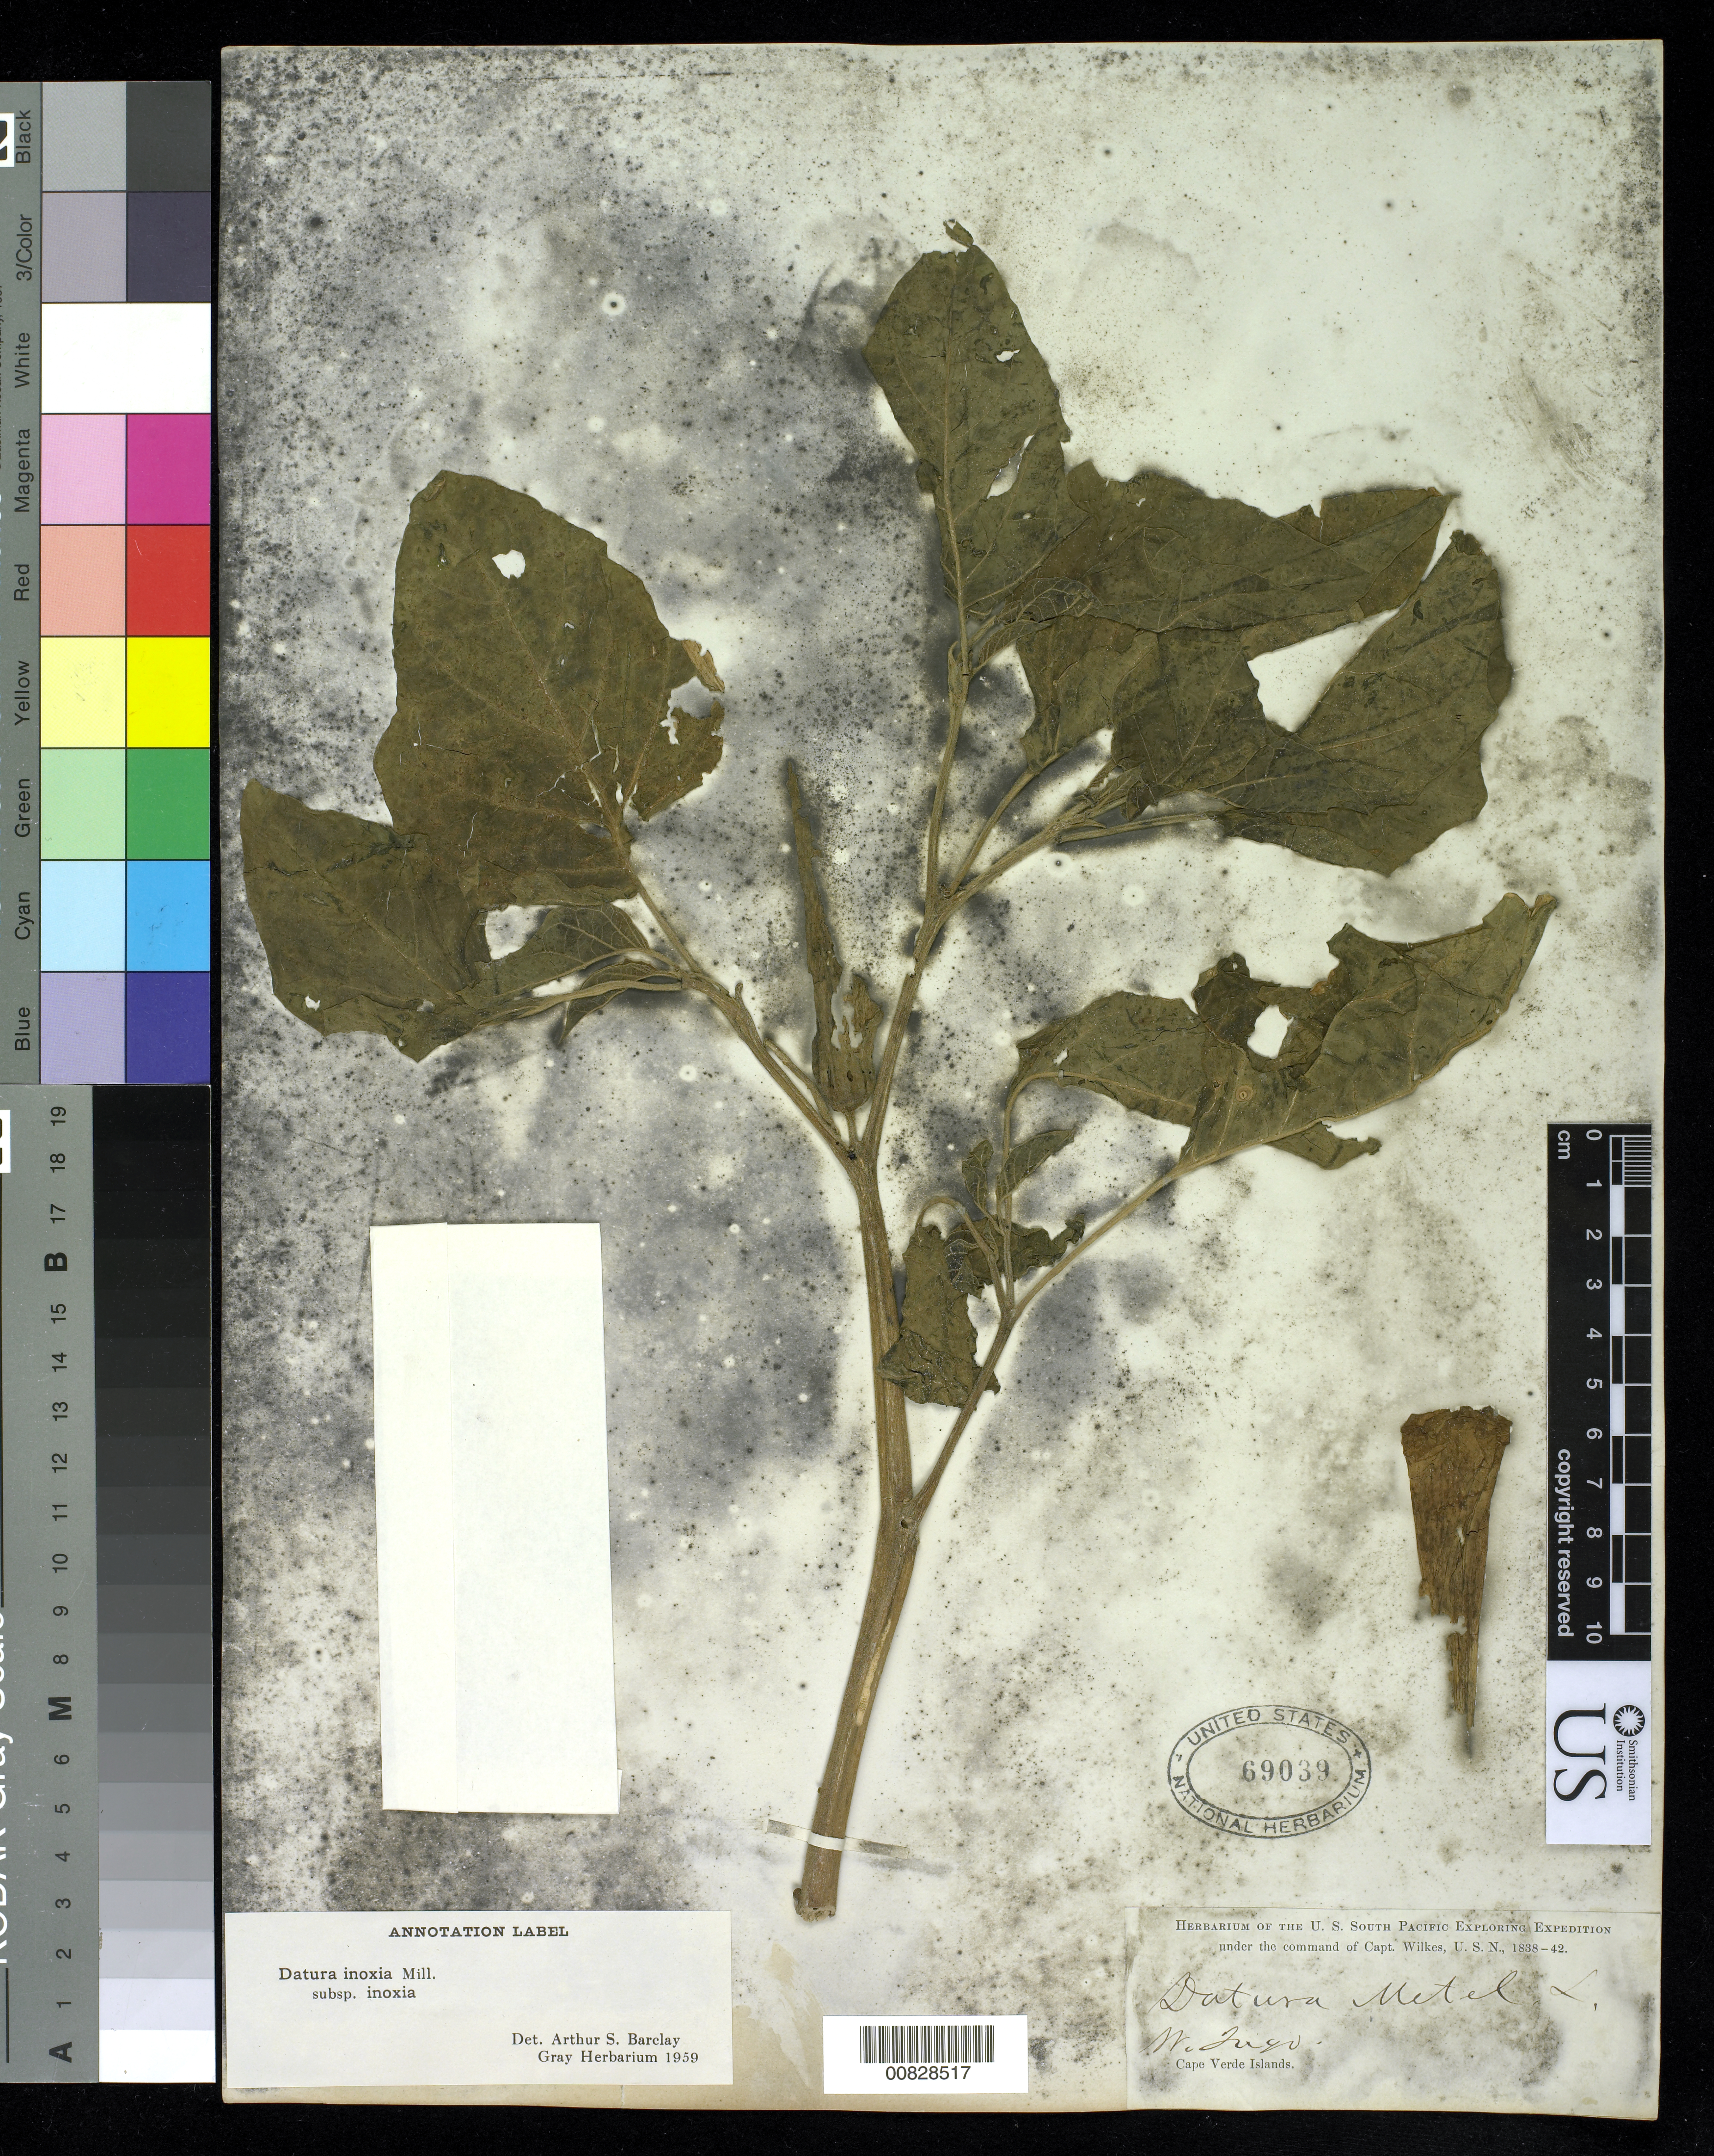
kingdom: Plantae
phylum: Tracheophyta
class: Magnoliopsida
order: Solanales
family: Solanaceae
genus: Datura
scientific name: Datura innoxia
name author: Mill.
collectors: Wilkes Explor. Exped.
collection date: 1838/1842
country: Cape Verde Islands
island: Cape Verde Is.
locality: St. Jago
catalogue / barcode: US 69039